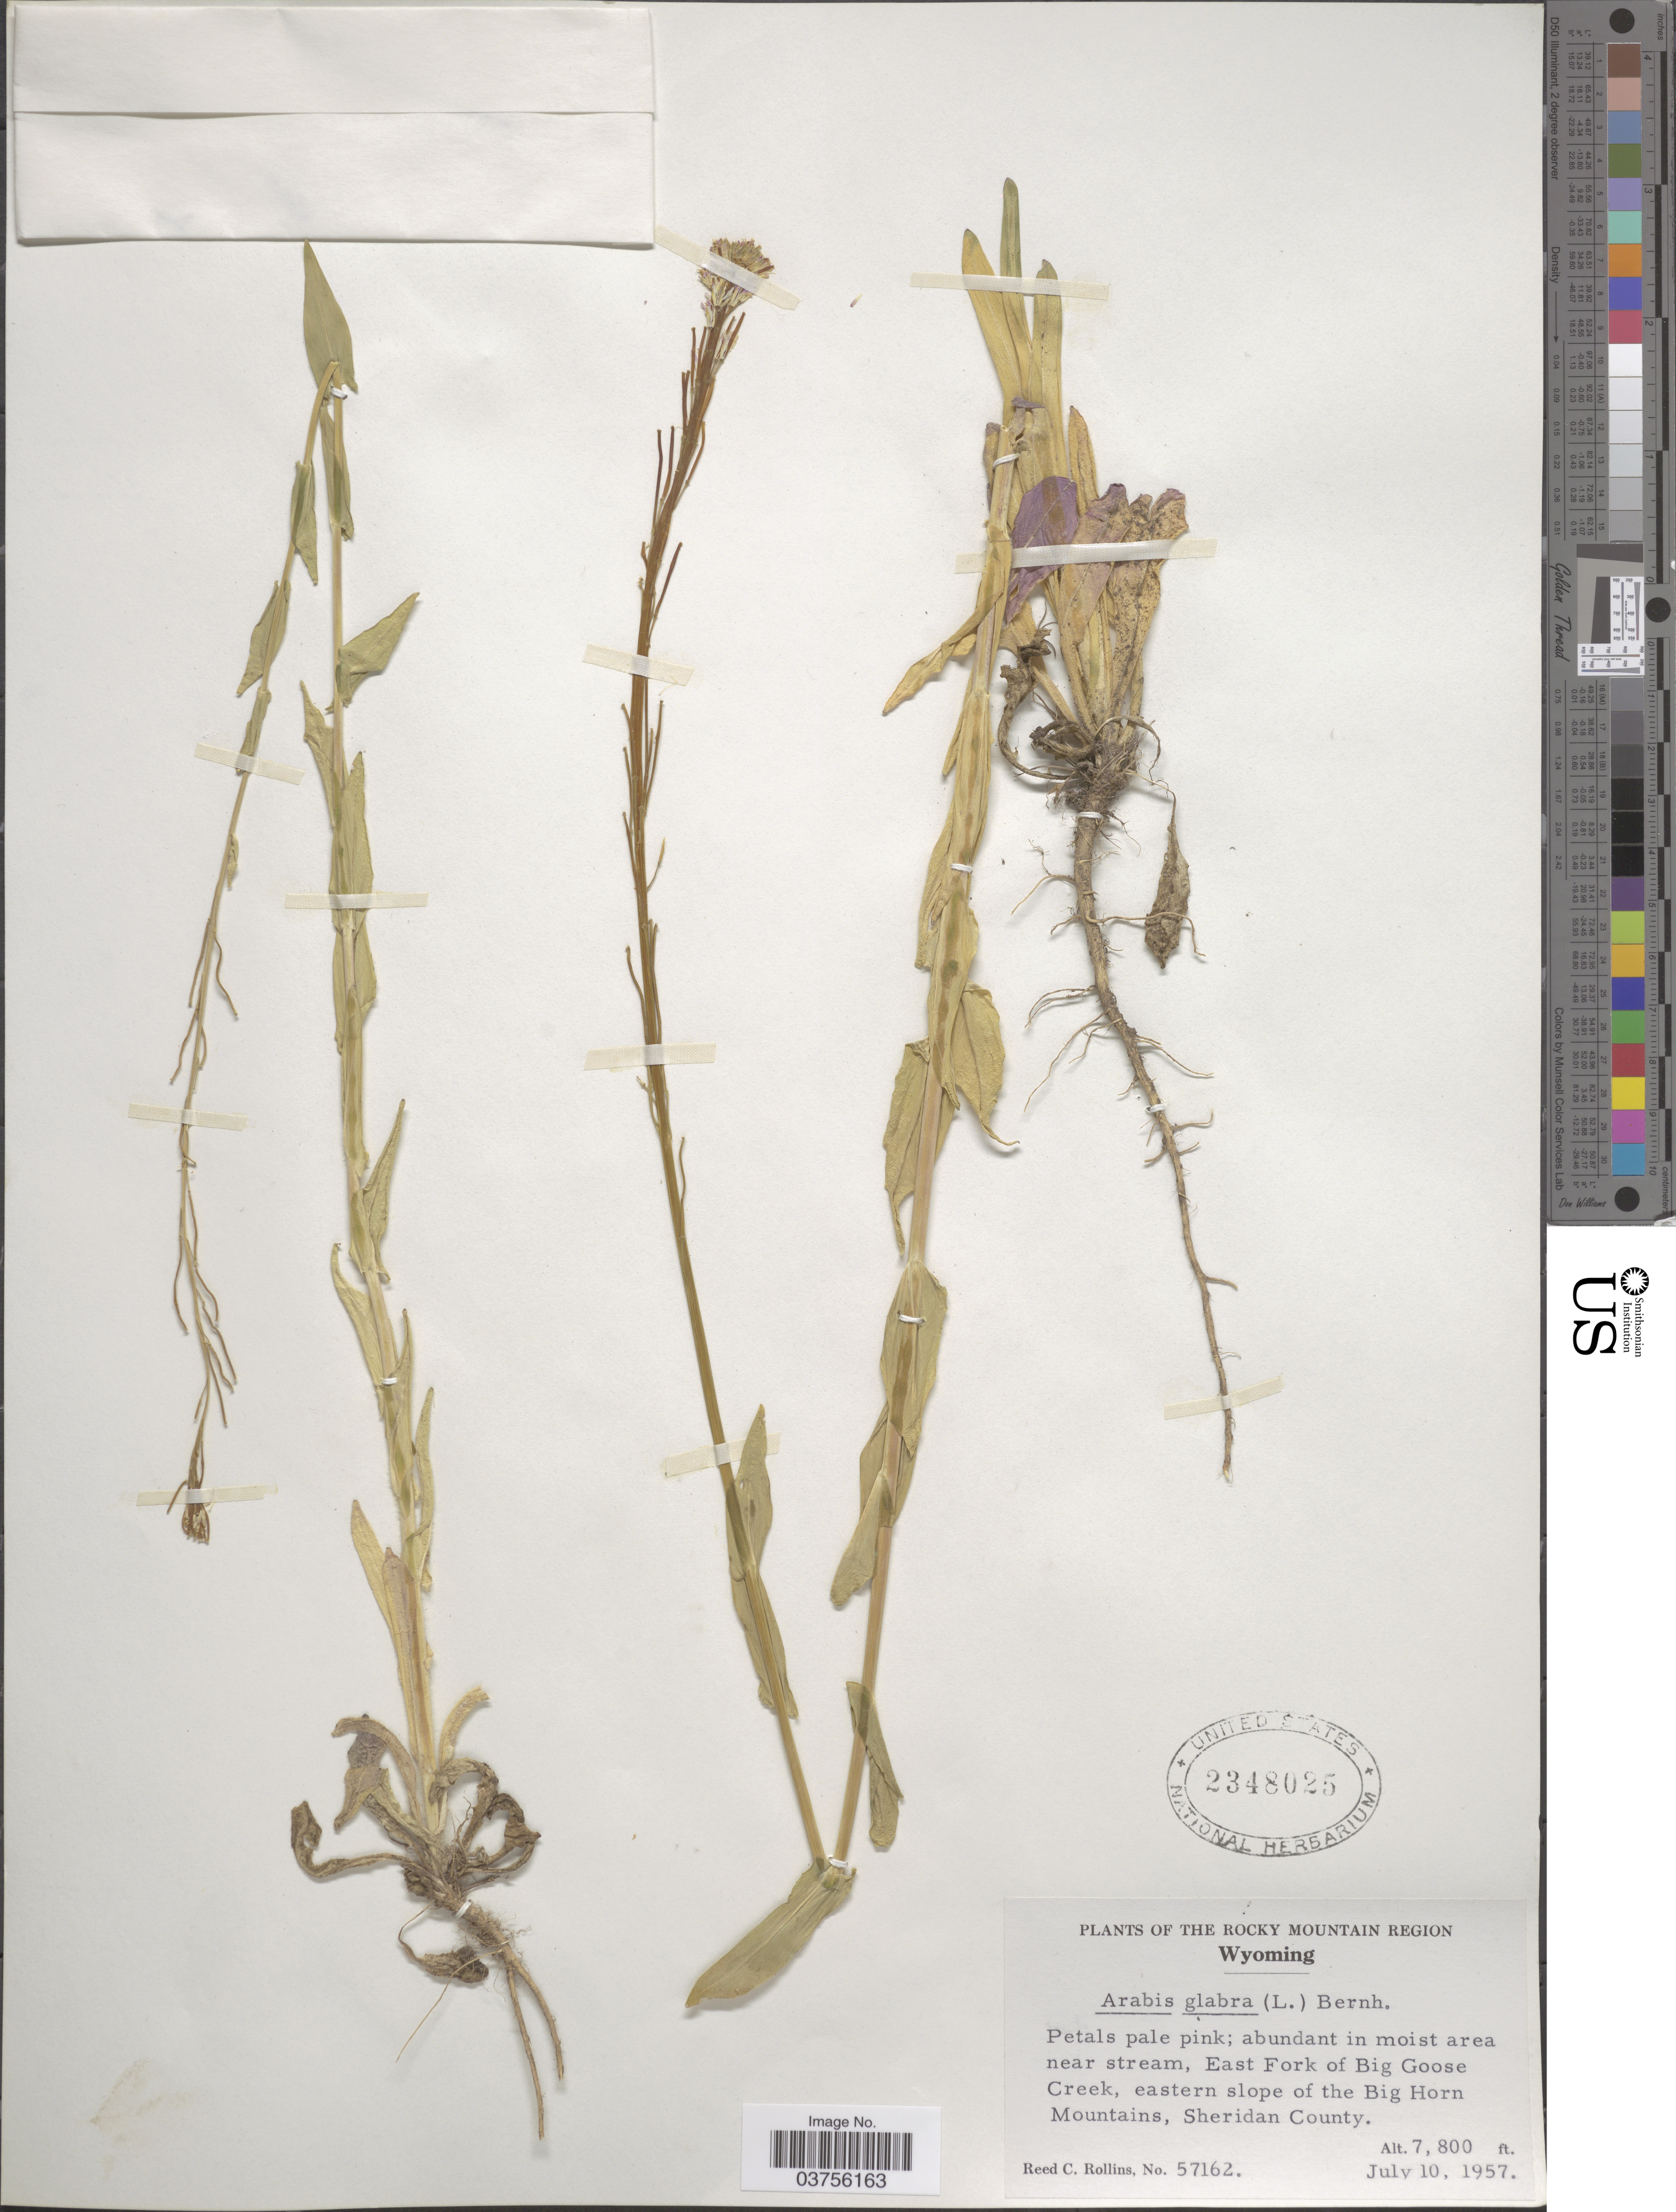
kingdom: Plantae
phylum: Tracheophyta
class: Magnoliopsida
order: Brassicales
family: Brassicaceae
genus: Turritis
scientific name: Turritis glabra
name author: L.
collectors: R. C. Rollins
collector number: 57162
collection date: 1957-07-10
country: United States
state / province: Wyoming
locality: The Rocky Mountain Region. East Fork of Big Goose Creek, eastern slope of the Big Horn Mountains, Sheridan County.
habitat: abundant in moist area near stream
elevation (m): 2377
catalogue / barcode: US 2348025